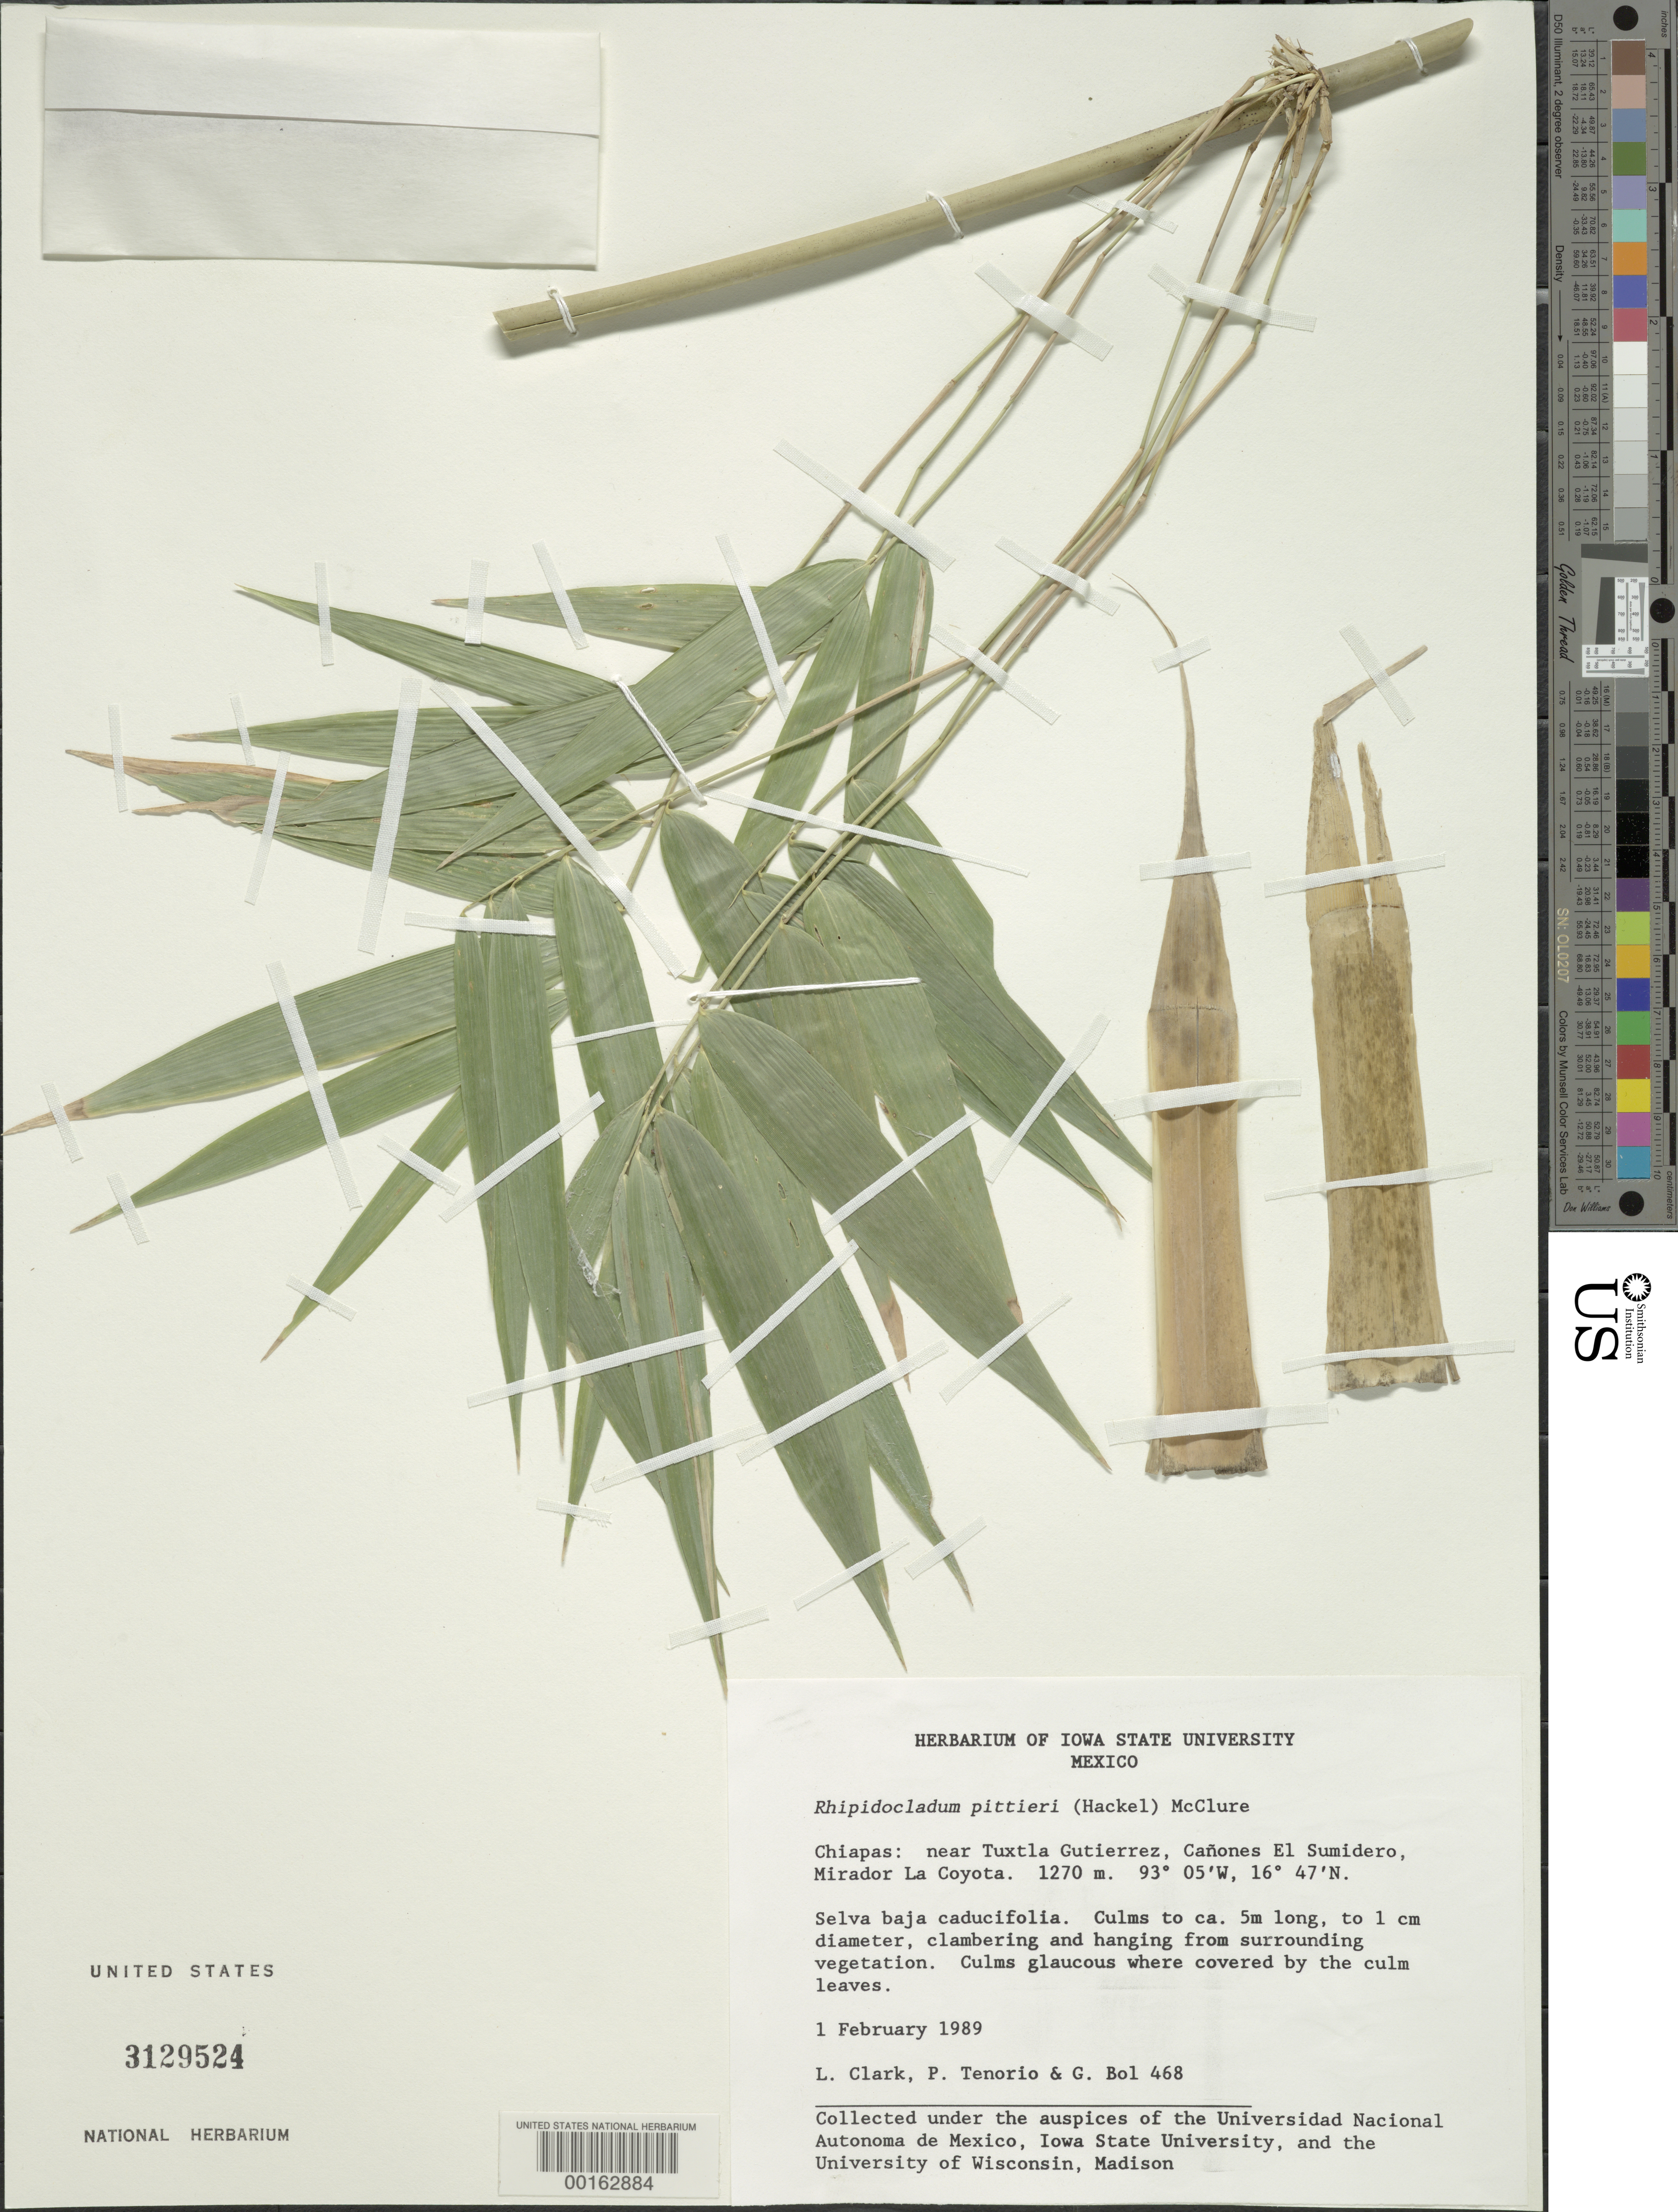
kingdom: Plantae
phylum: Tracheophyta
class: Liliopsida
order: Poales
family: Poaceae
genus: Rhipidocladum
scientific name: Rhipidocladum pittieri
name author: (J. Hack.) McClure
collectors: L. G. Clark, P. Tenorio L. & G. Bol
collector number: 468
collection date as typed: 01 Feb 1989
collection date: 1989-02-01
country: Mexico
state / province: Chiapas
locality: Near Tuxtla Gutierrez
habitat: Clambering and hanging from surrounding vegetation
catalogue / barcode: US 3129524